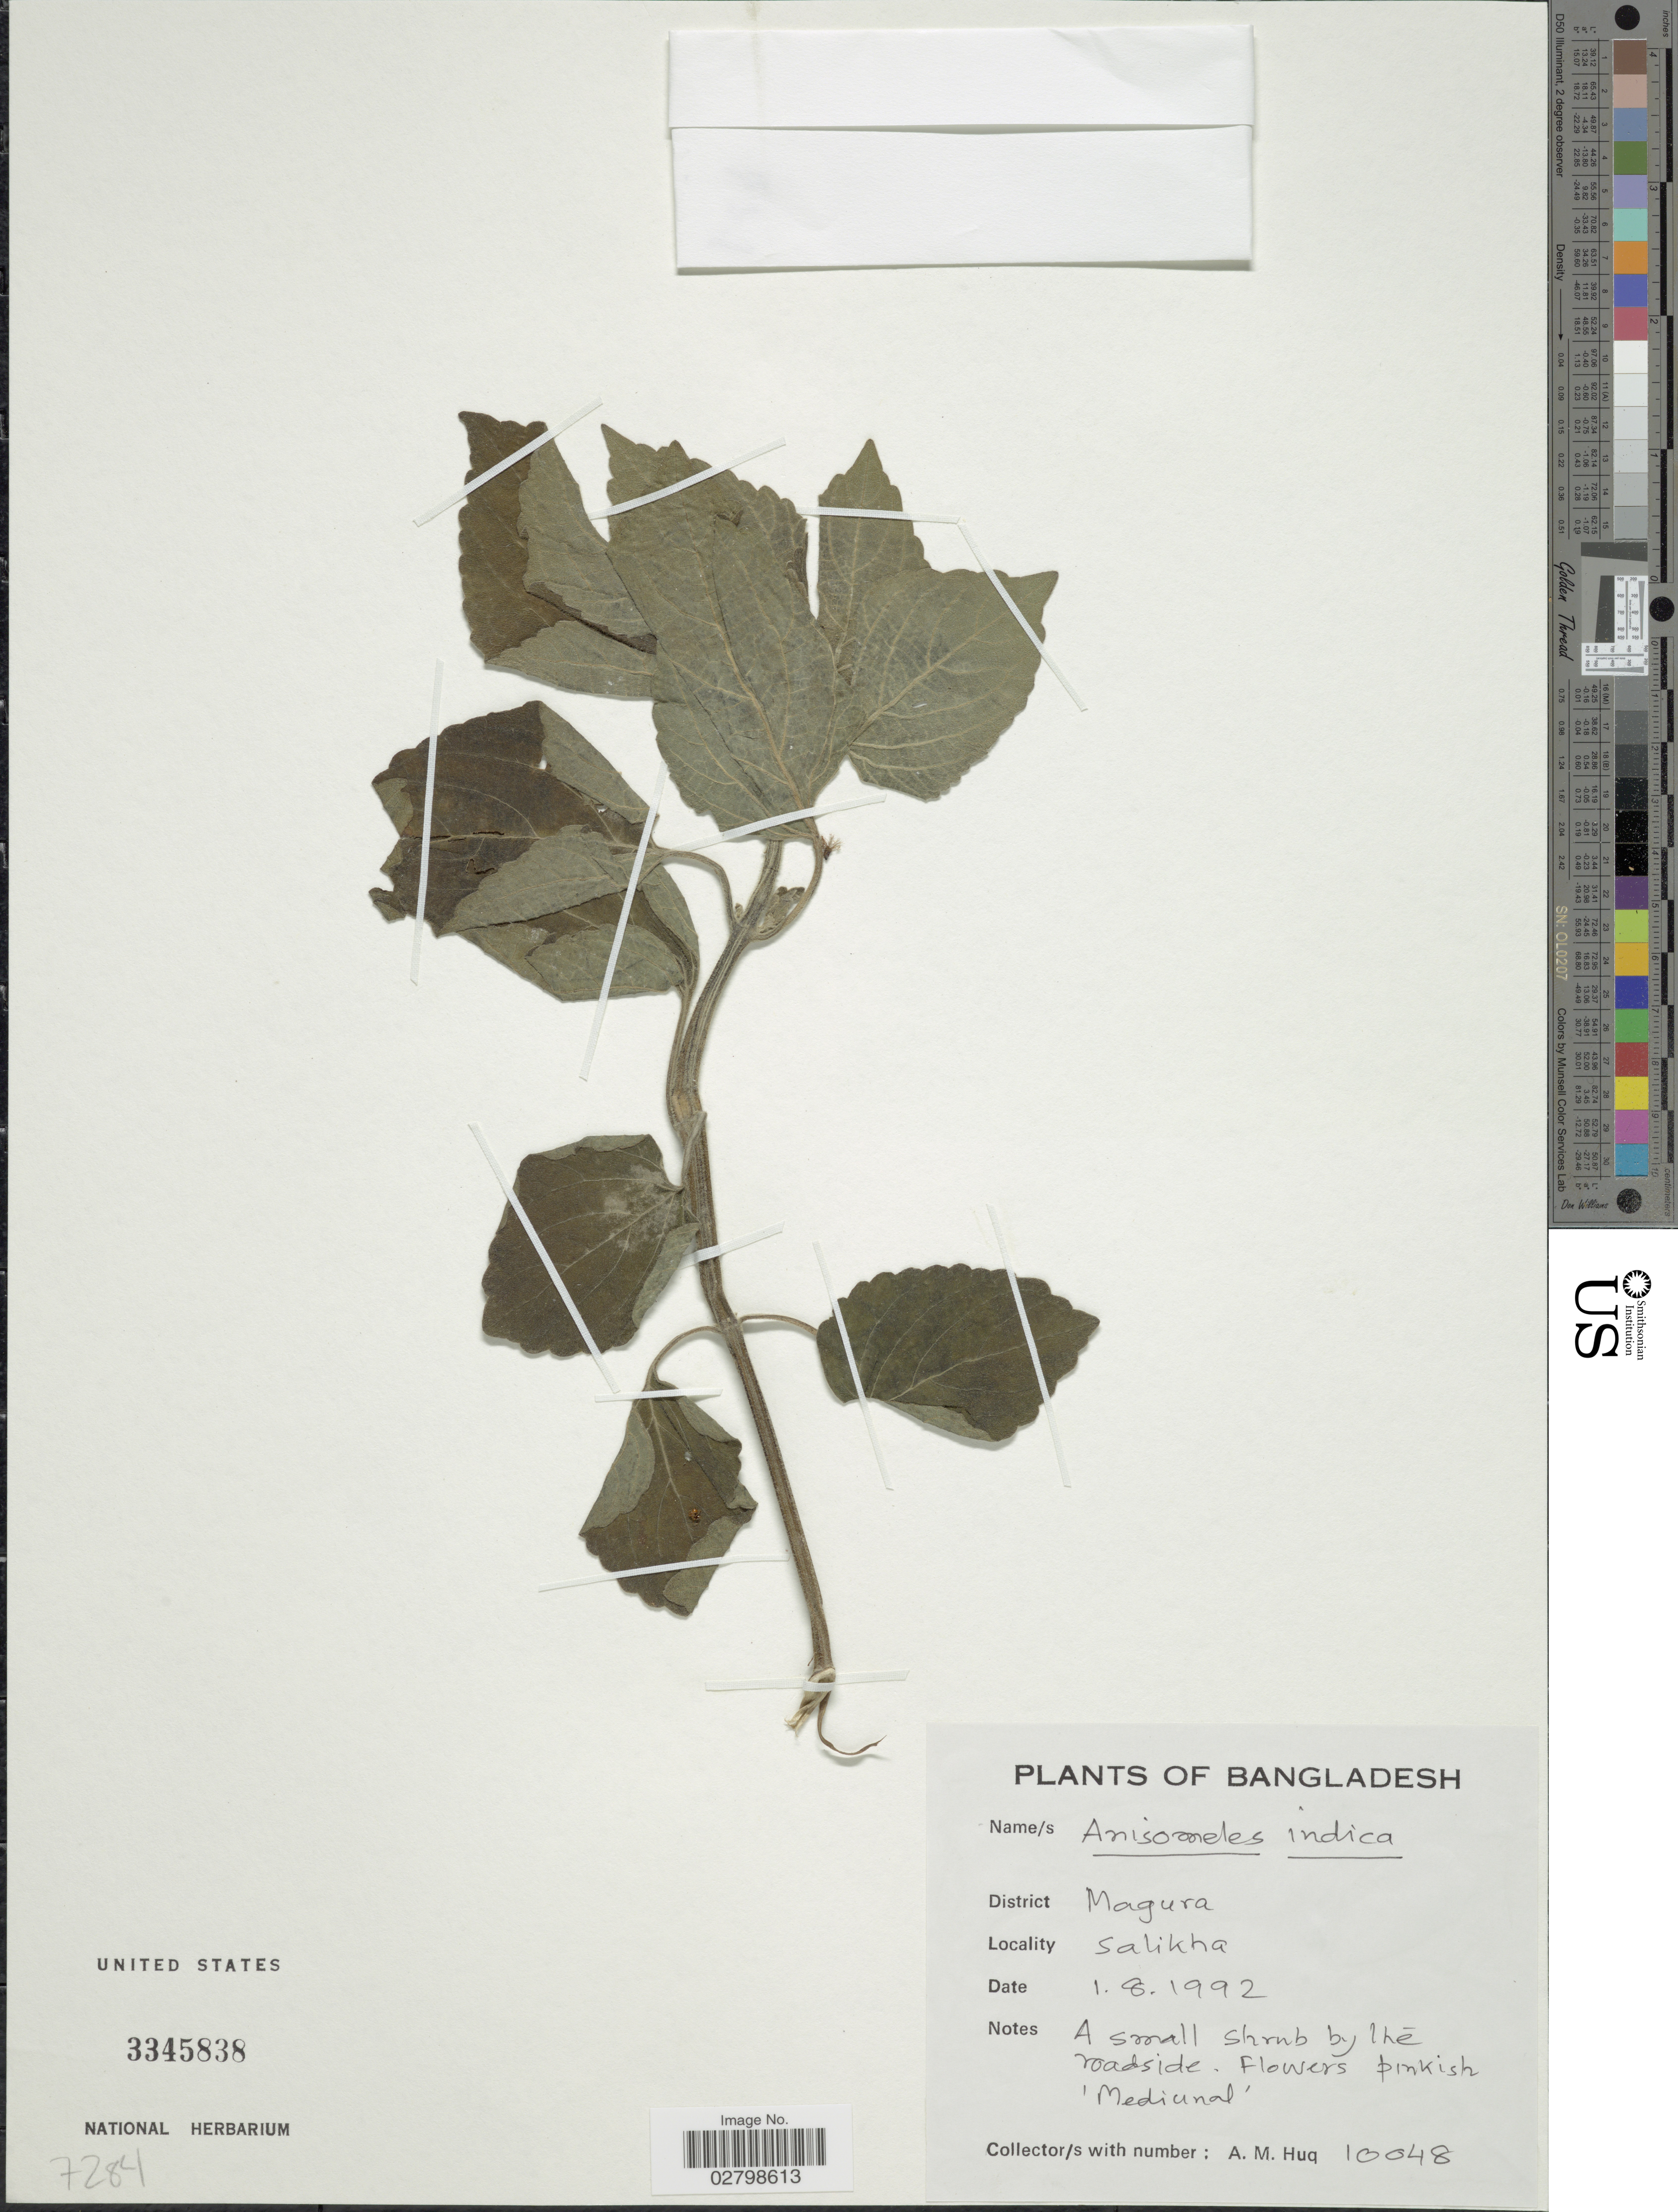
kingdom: Plantae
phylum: Tracheophyta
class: Magnoliopsida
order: Lamiales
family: Lamiaceae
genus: Anisomeles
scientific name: Anisomeles indica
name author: (L.) Kuntze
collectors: A. M. Huq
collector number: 10048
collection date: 1992-08-01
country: Bangladesh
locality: District Magura. Salikha.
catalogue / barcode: US 3345838